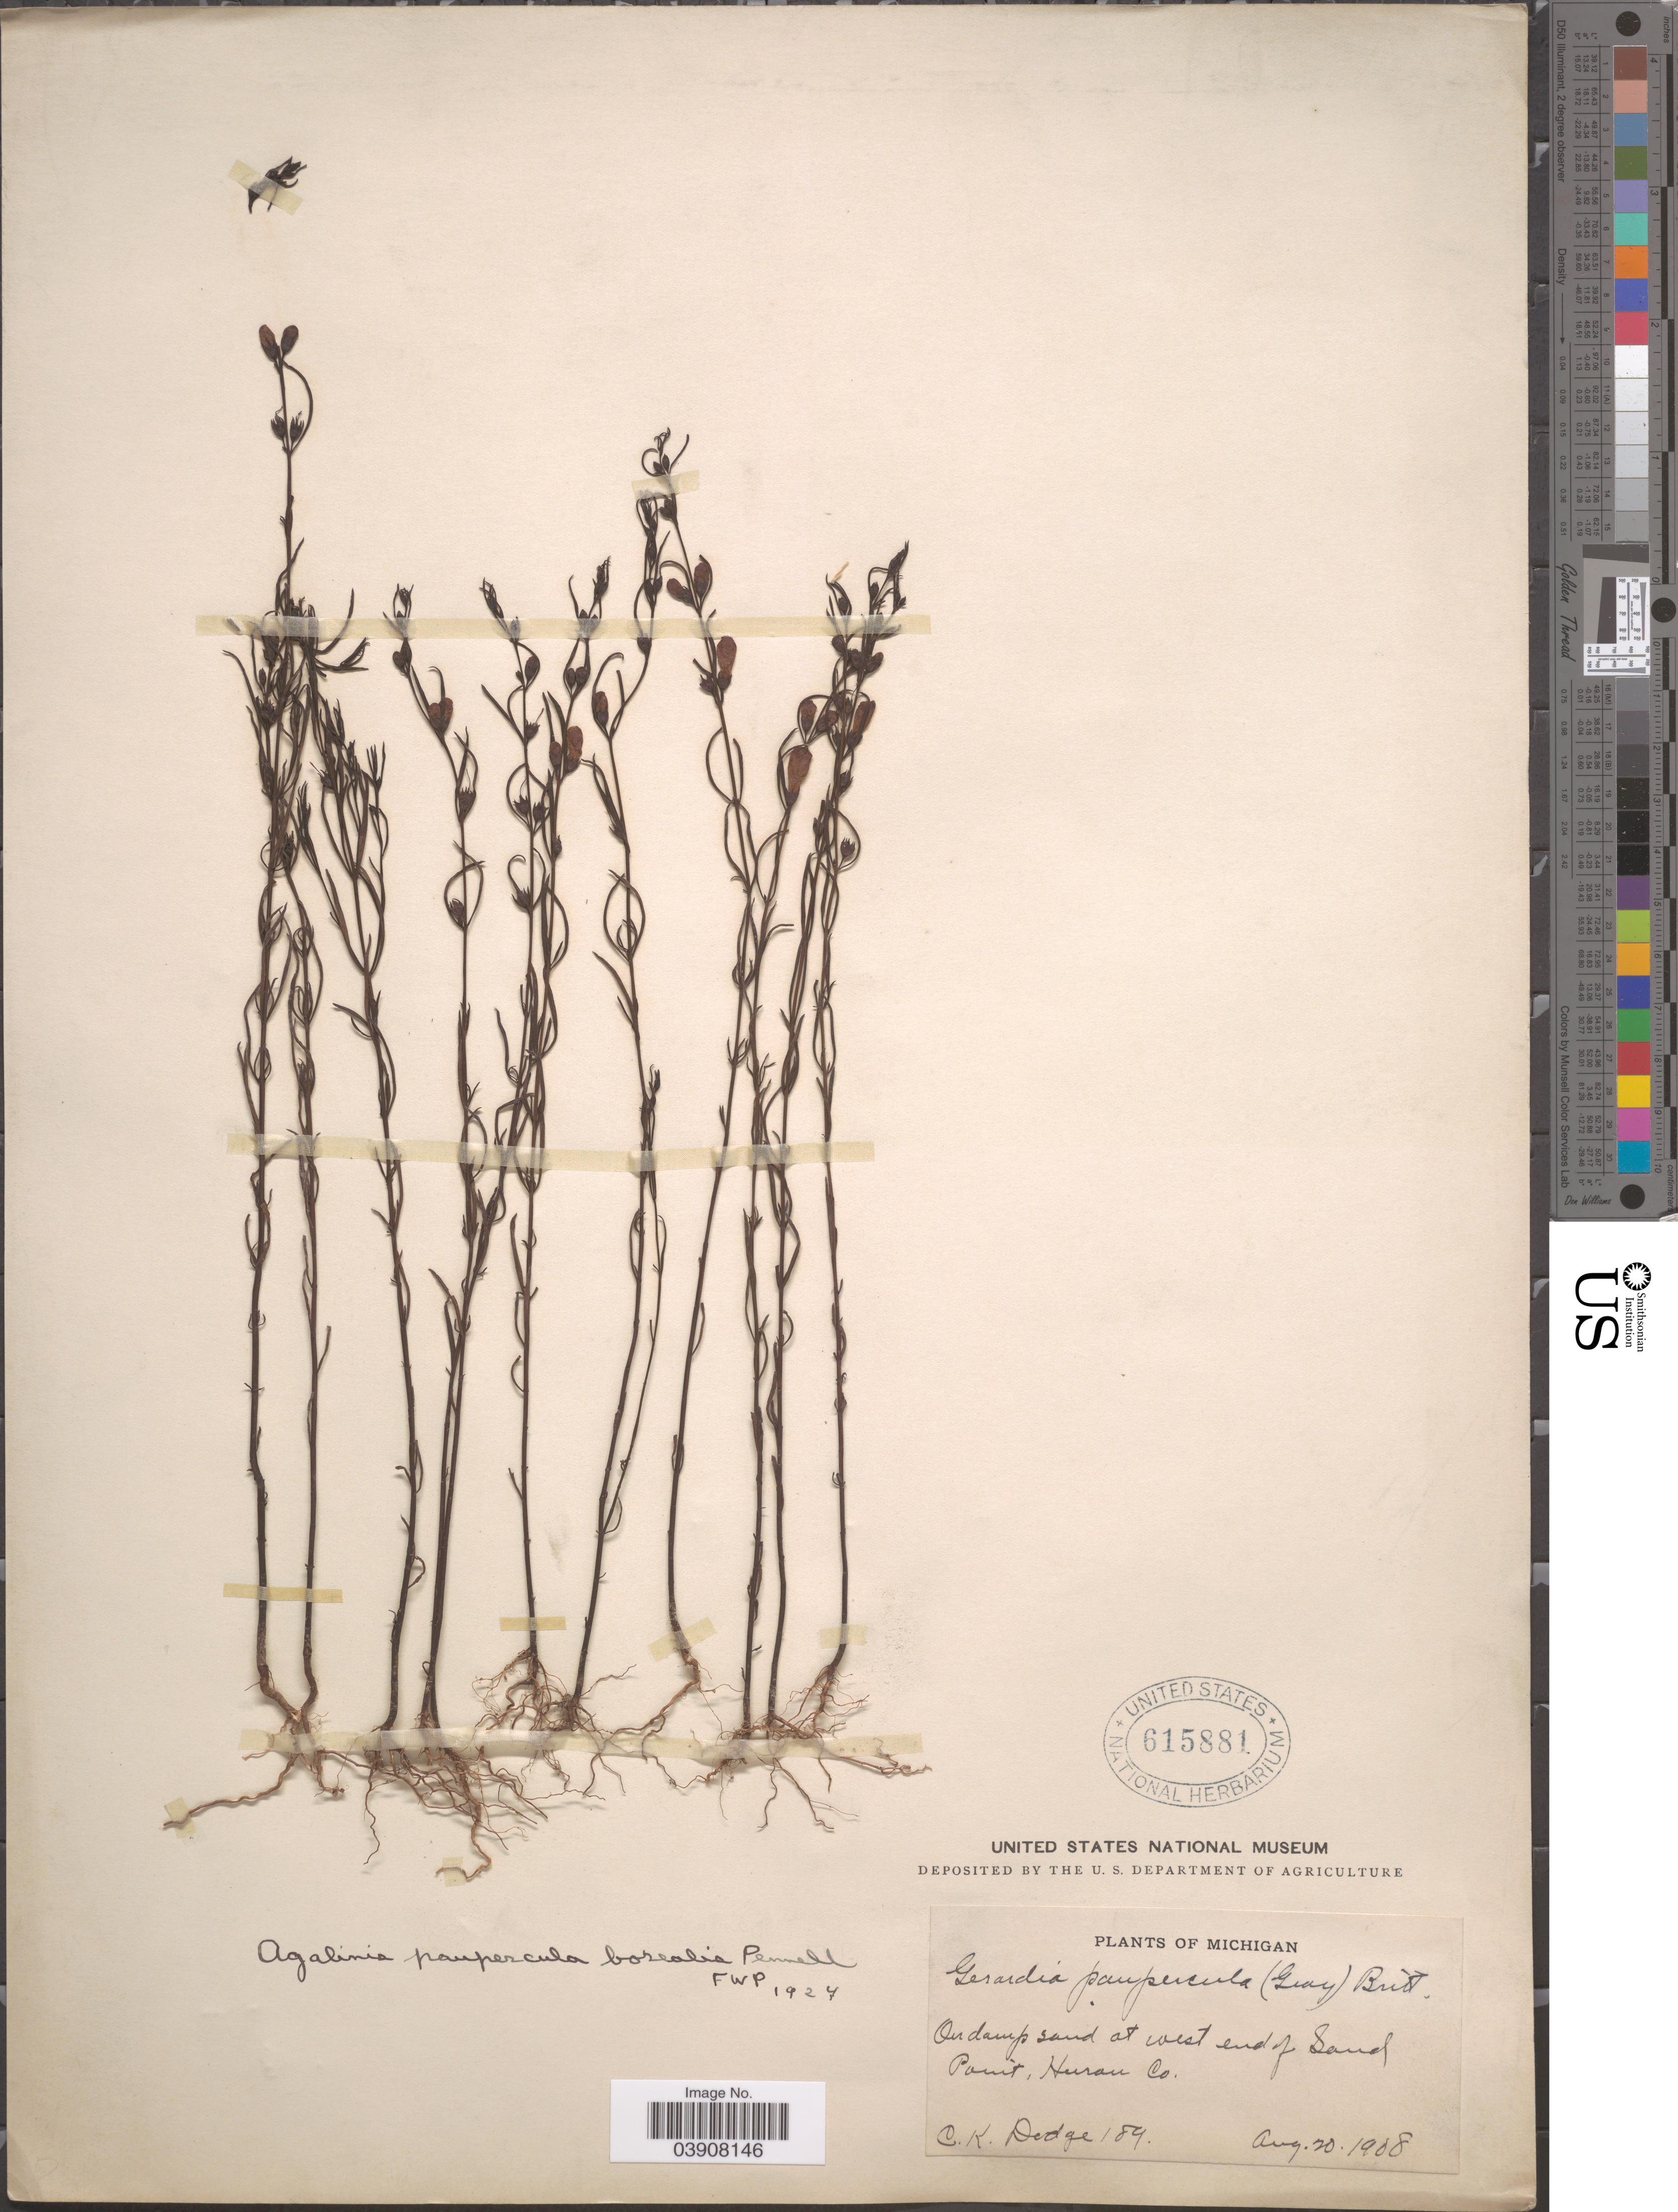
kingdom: Plantae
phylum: Tracheophyta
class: Magnoliopsida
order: Lamiales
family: Orobanchaceae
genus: Agalinis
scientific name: Agalinis paupercula var. borealis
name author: Pennell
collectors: C. Dodge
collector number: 189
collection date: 1908-08-20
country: United States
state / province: Michigan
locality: On damp sand at west end of Sand Point, Huron Co.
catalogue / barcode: US 615881